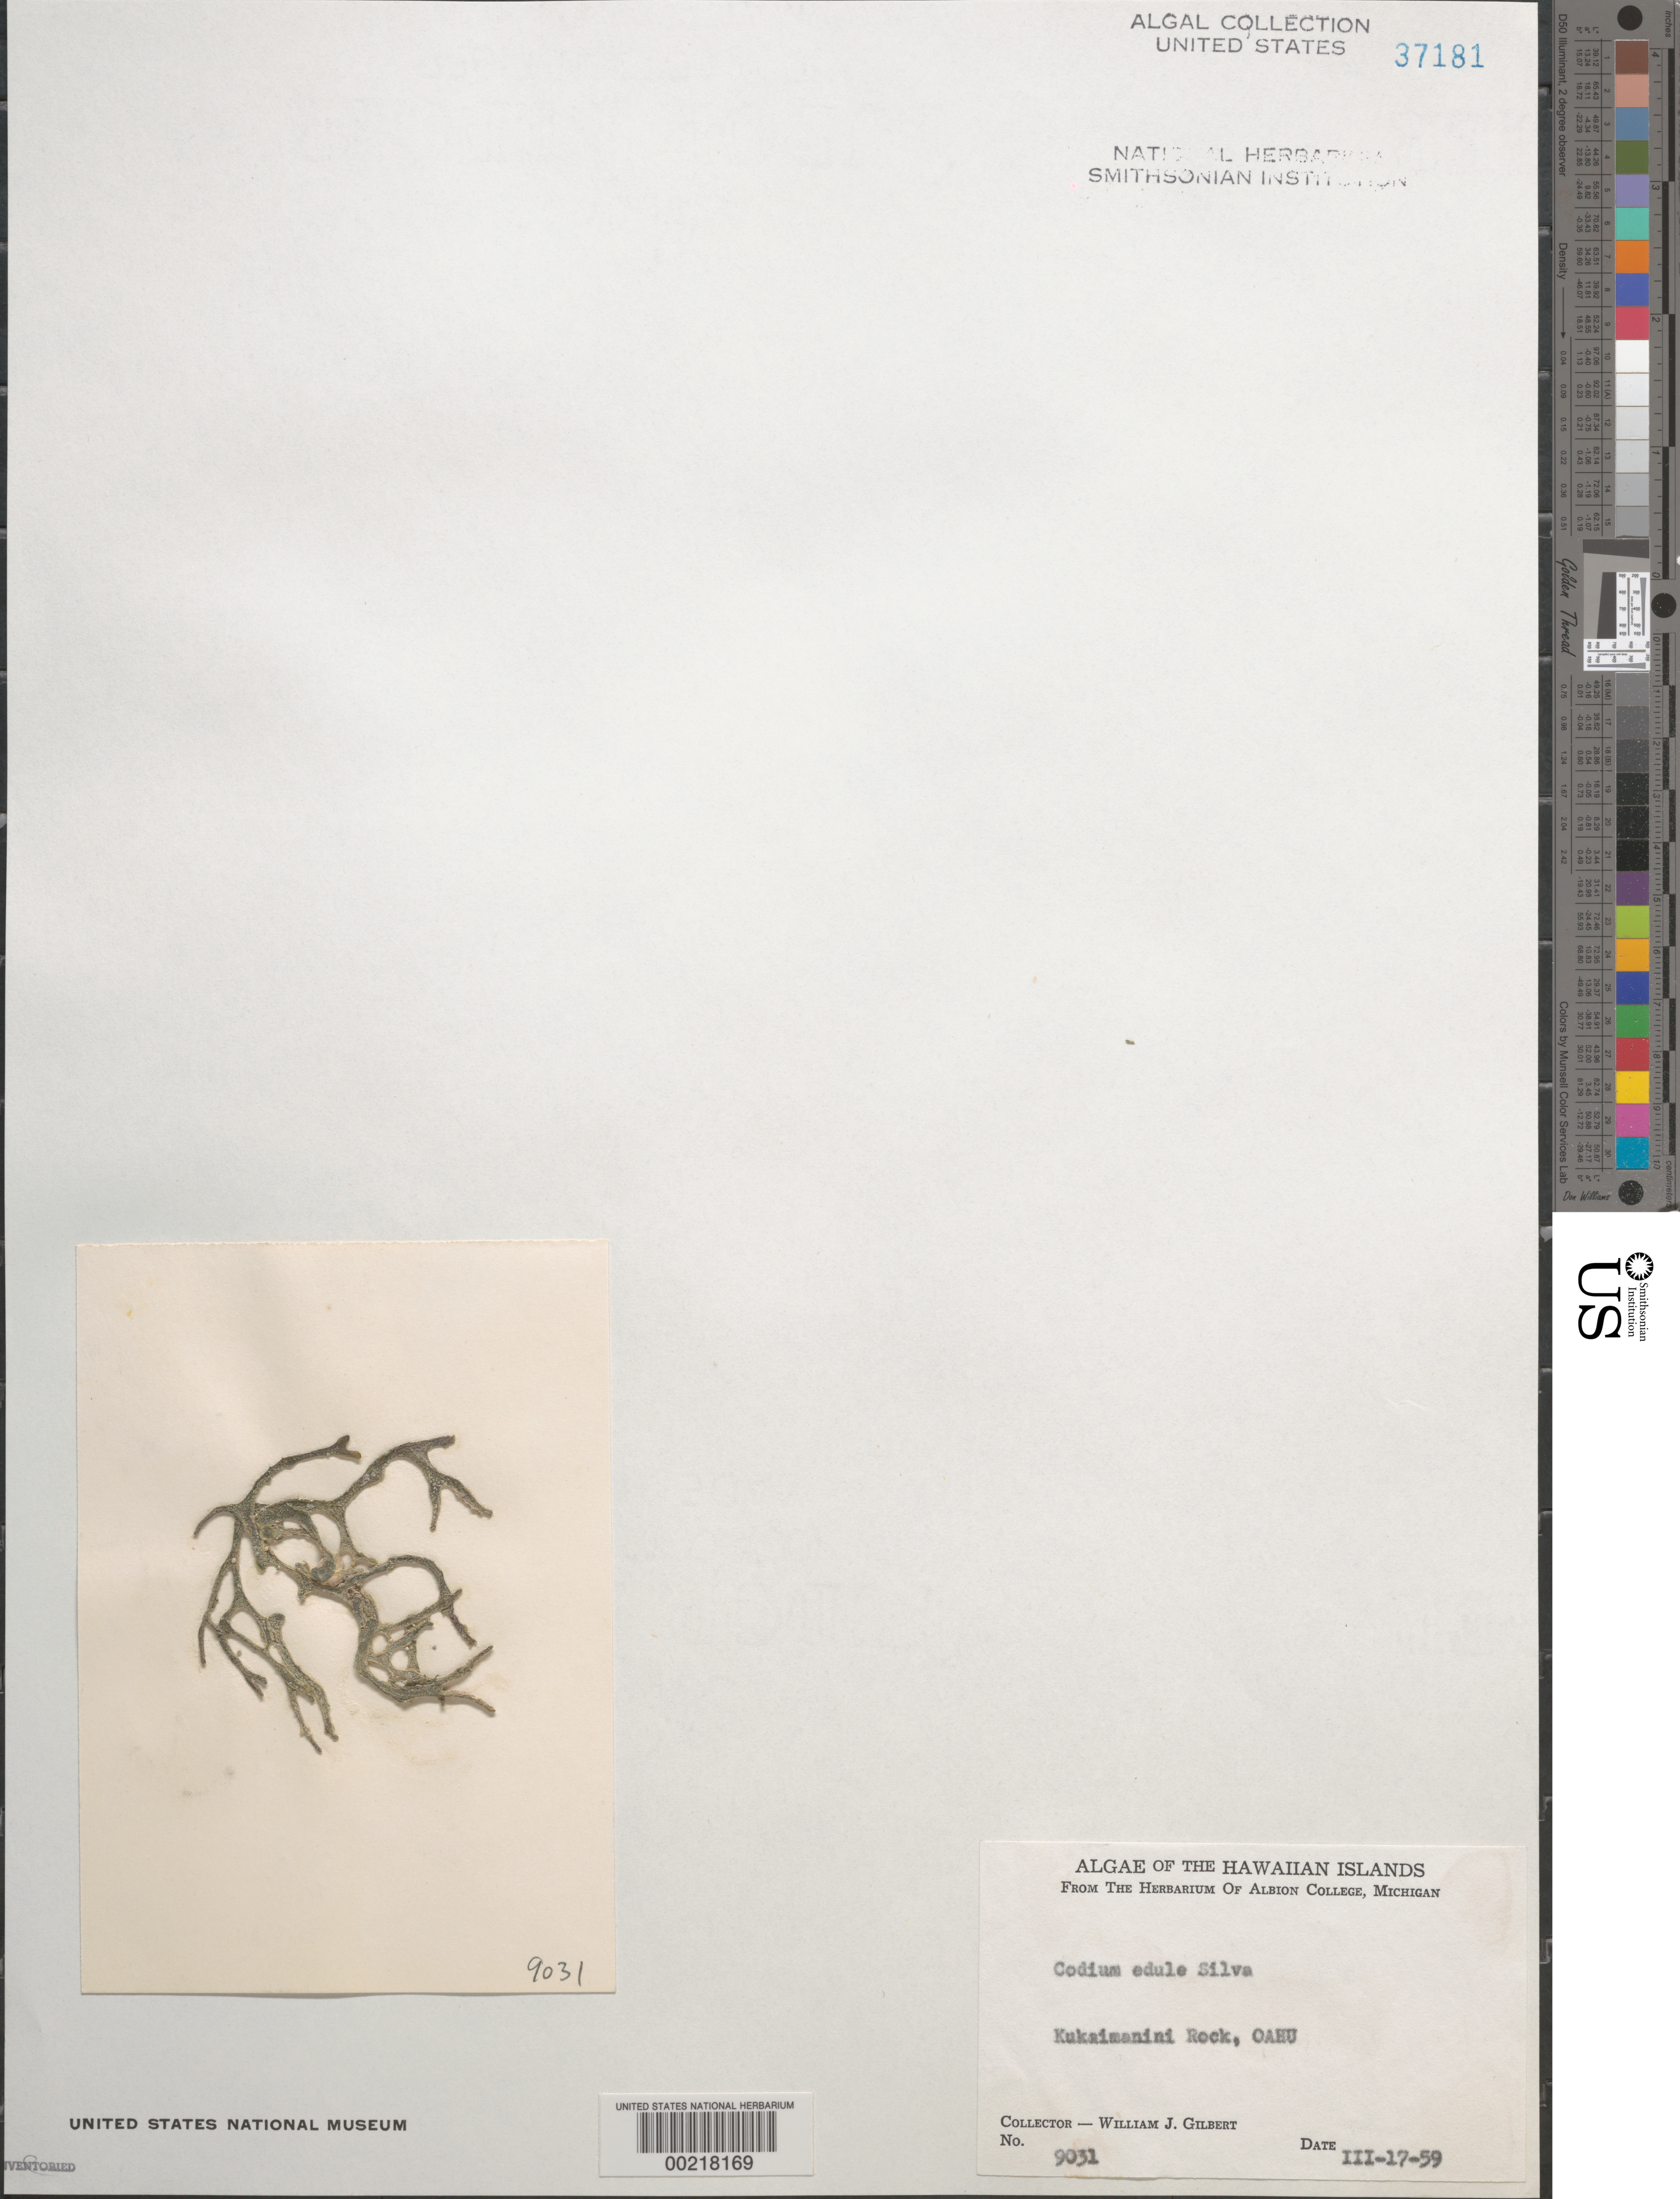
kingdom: Plantae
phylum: Chlorophyta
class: Ulvophyceae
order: Bryopsidales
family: Codiaceae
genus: Codium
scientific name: Codium edule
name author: P.C. Silva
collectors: W. J. Gilbert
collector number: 9031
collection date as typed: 17 Mar 1959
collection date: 1959-03-17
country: United States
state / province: Hawaii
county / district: Honolulu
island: Oahu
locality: Kukaimanini Rock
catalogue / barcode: US 37181